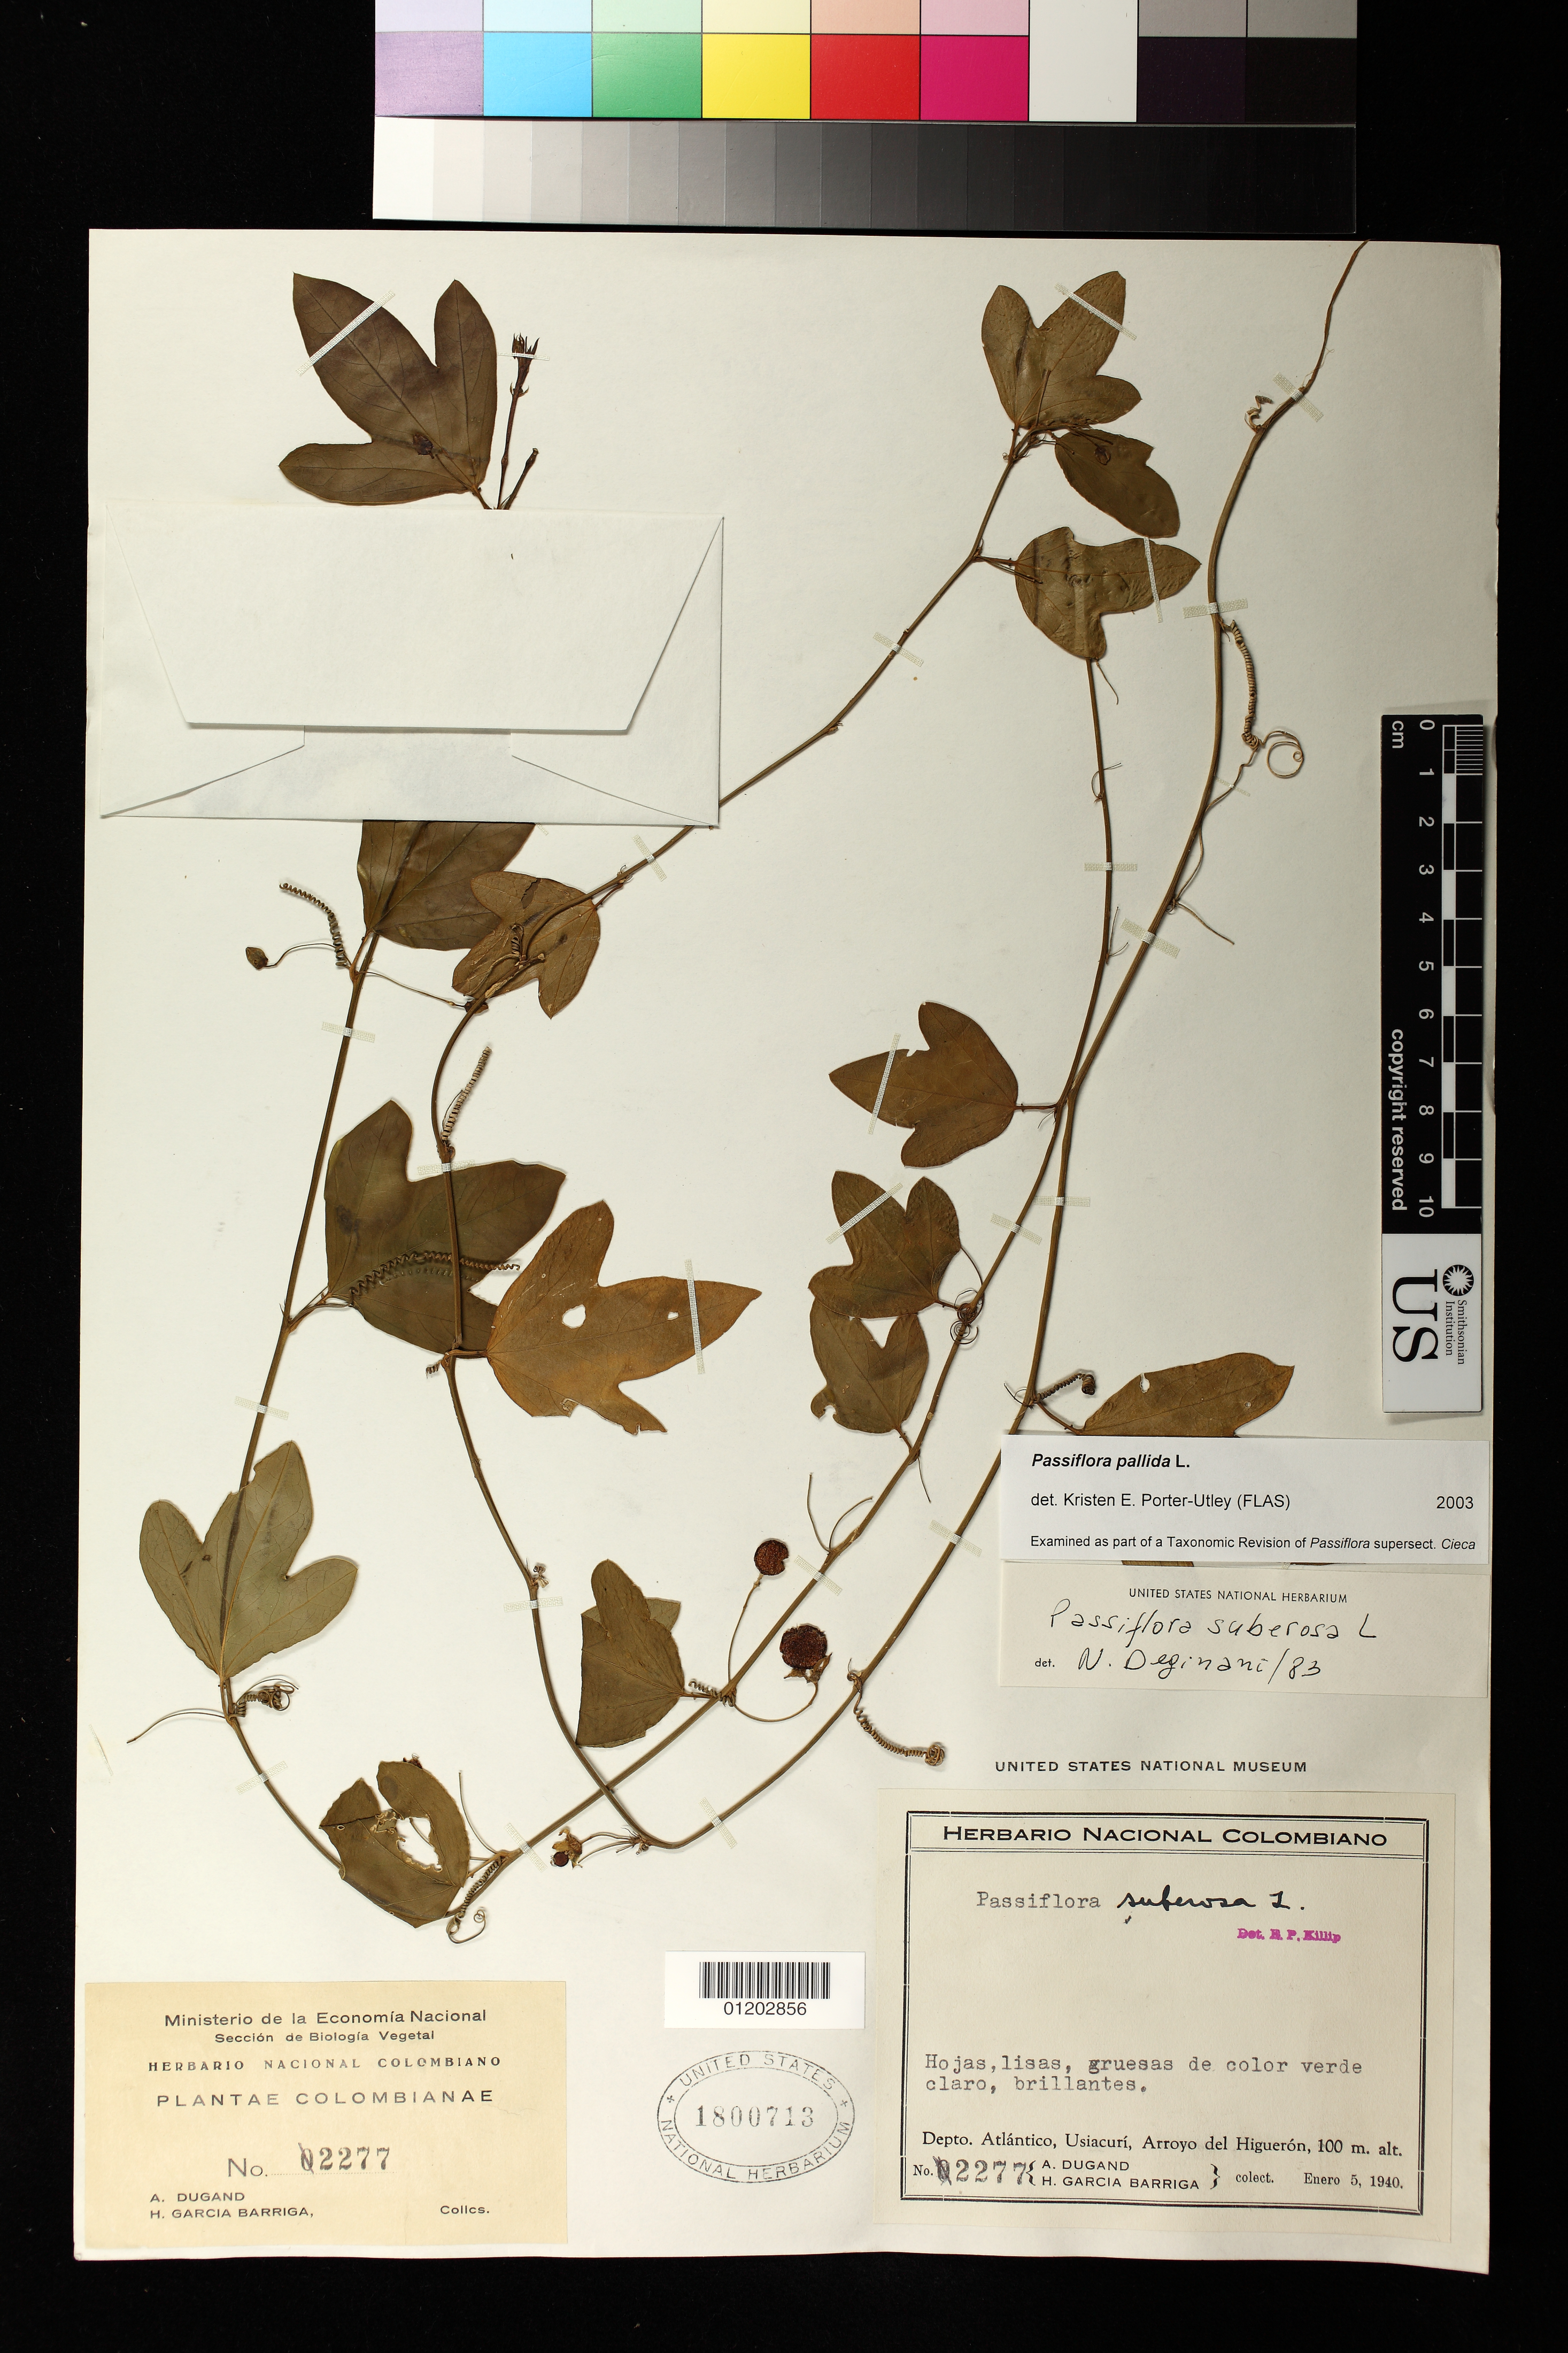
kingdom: Plantae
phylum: Tracheophyta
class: Magnoliopsida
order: Malpighiales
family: Passifloraceae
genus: Passiflora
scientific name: Passiflora pallida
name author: L.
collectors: A. Dugand & H. García Barriga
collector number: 2277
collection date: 1940-01-05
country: Colombia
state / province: Atlántico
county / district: Usiacuri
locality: Arroyo del Higueron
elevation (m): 100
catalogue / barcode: US 1800713